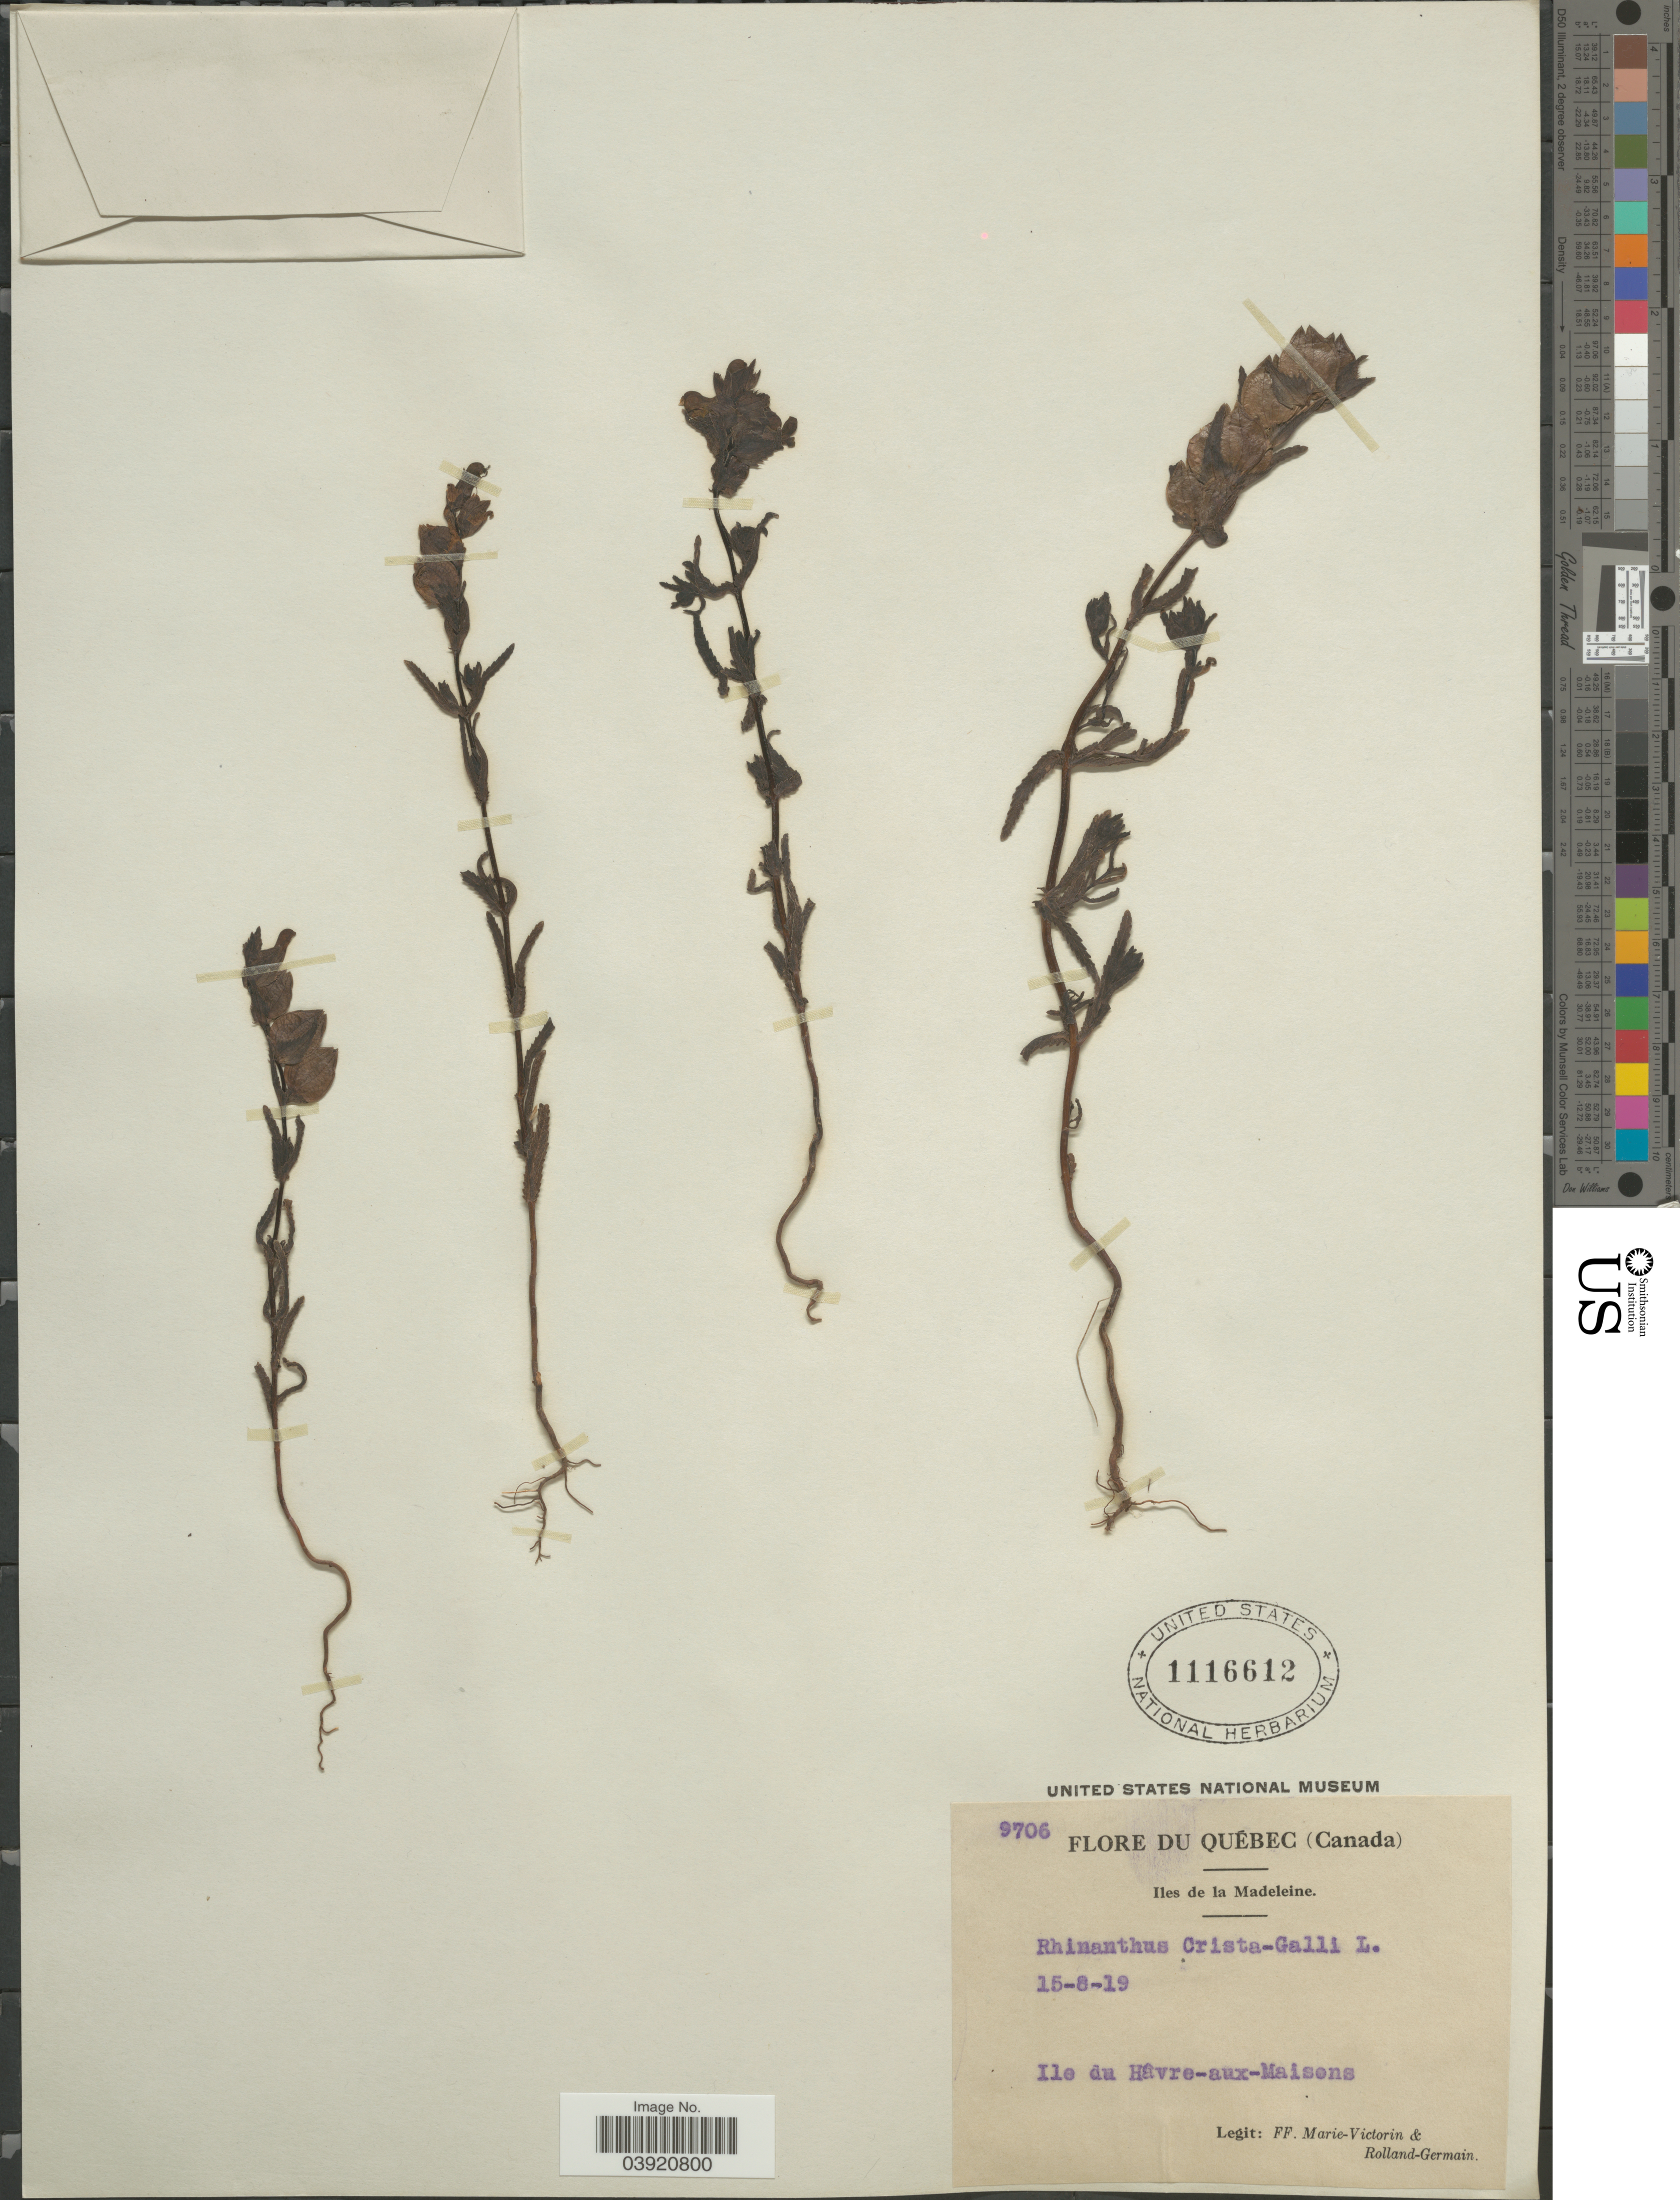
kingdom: Plantae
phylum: Tracheophyta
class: Magnoliopsida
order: Lamiales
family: Orobanchaceae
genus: Rhinanthus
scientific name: Rhinanthus crista-galli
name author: L.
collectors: F. Marie-Victorin & Rolland-Germain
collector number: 9706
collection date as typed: Transcribed d/m/y: 15/8/19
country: Canada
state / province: Quebec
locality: Iles de la Madeleine. Ile du Hâvre-aux-Maisons.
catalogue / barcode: US 1116612